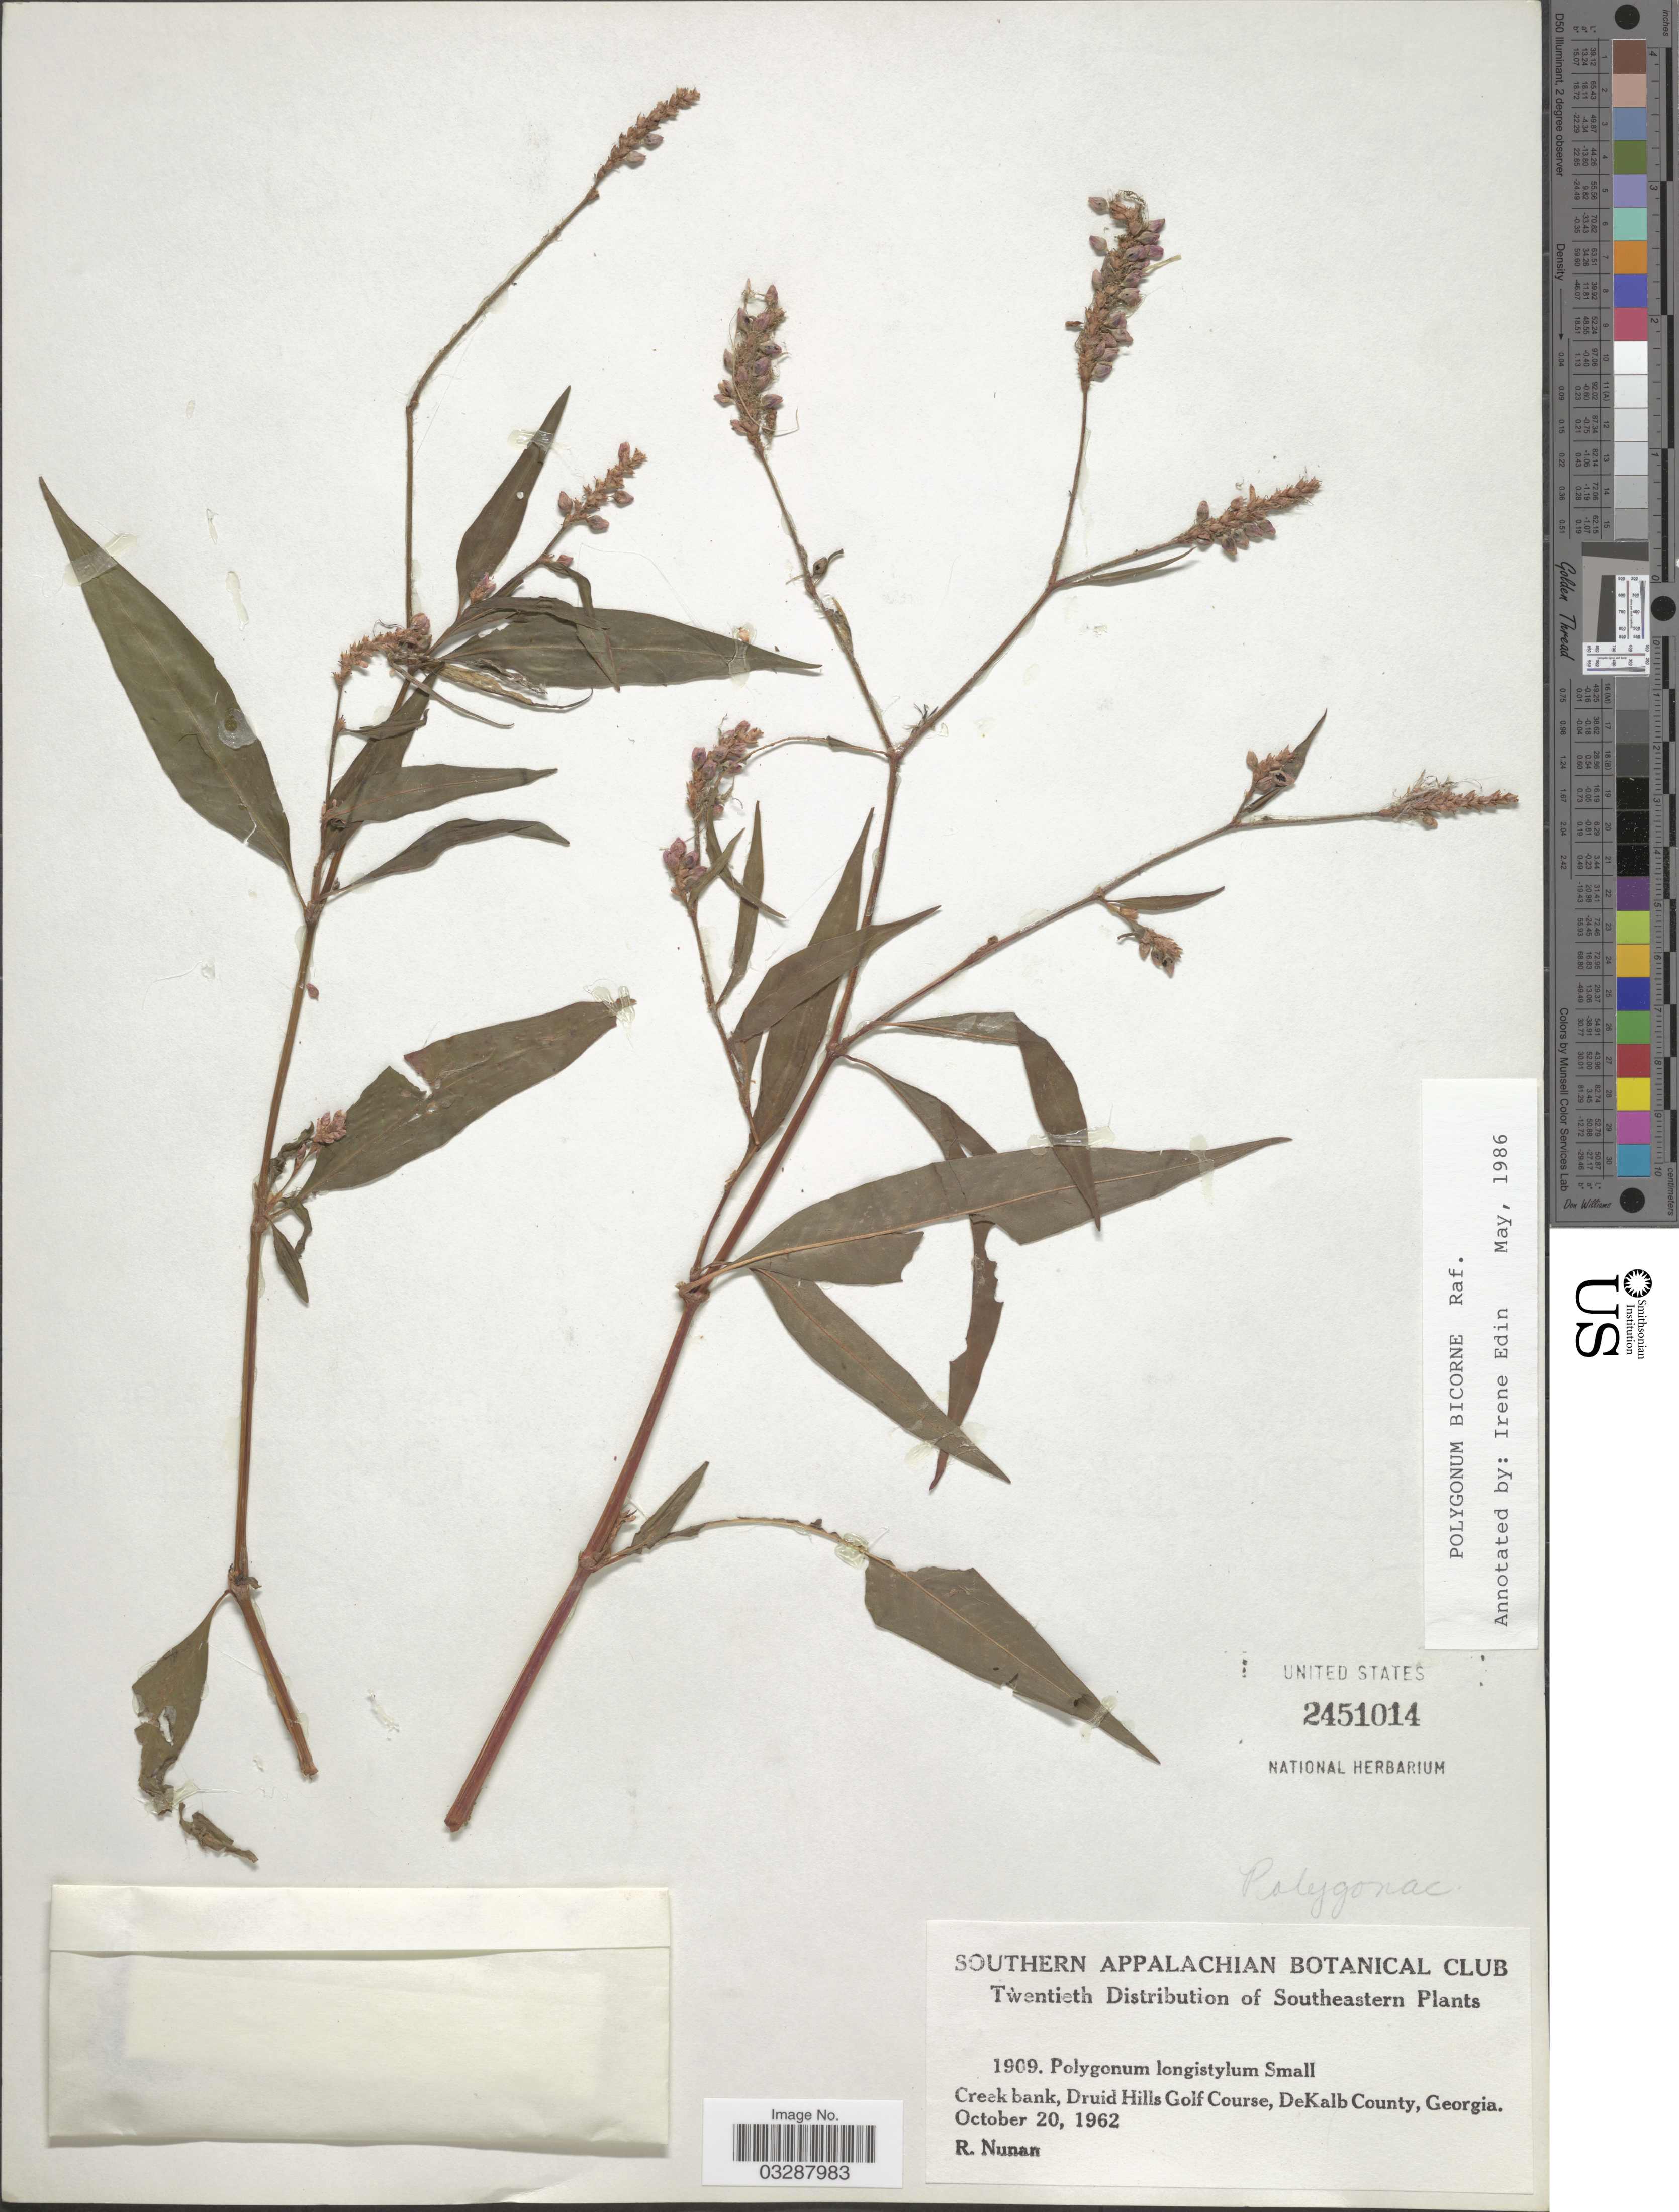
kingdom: Plantae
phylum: Tracheophyta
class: Magnoliopsida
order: Caryophyllales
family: Polygonaceae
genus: Persicaria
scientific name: Persicaria bicornis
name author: (Raf.) Nieuwl.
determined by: Atha, D. E.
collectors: R. Nunan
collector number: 1909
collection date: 1962-10-20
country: United States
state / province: Georgia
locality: Creek bank, Druid Hills Golf Course, DeKalb County.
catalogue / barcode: US 2451014